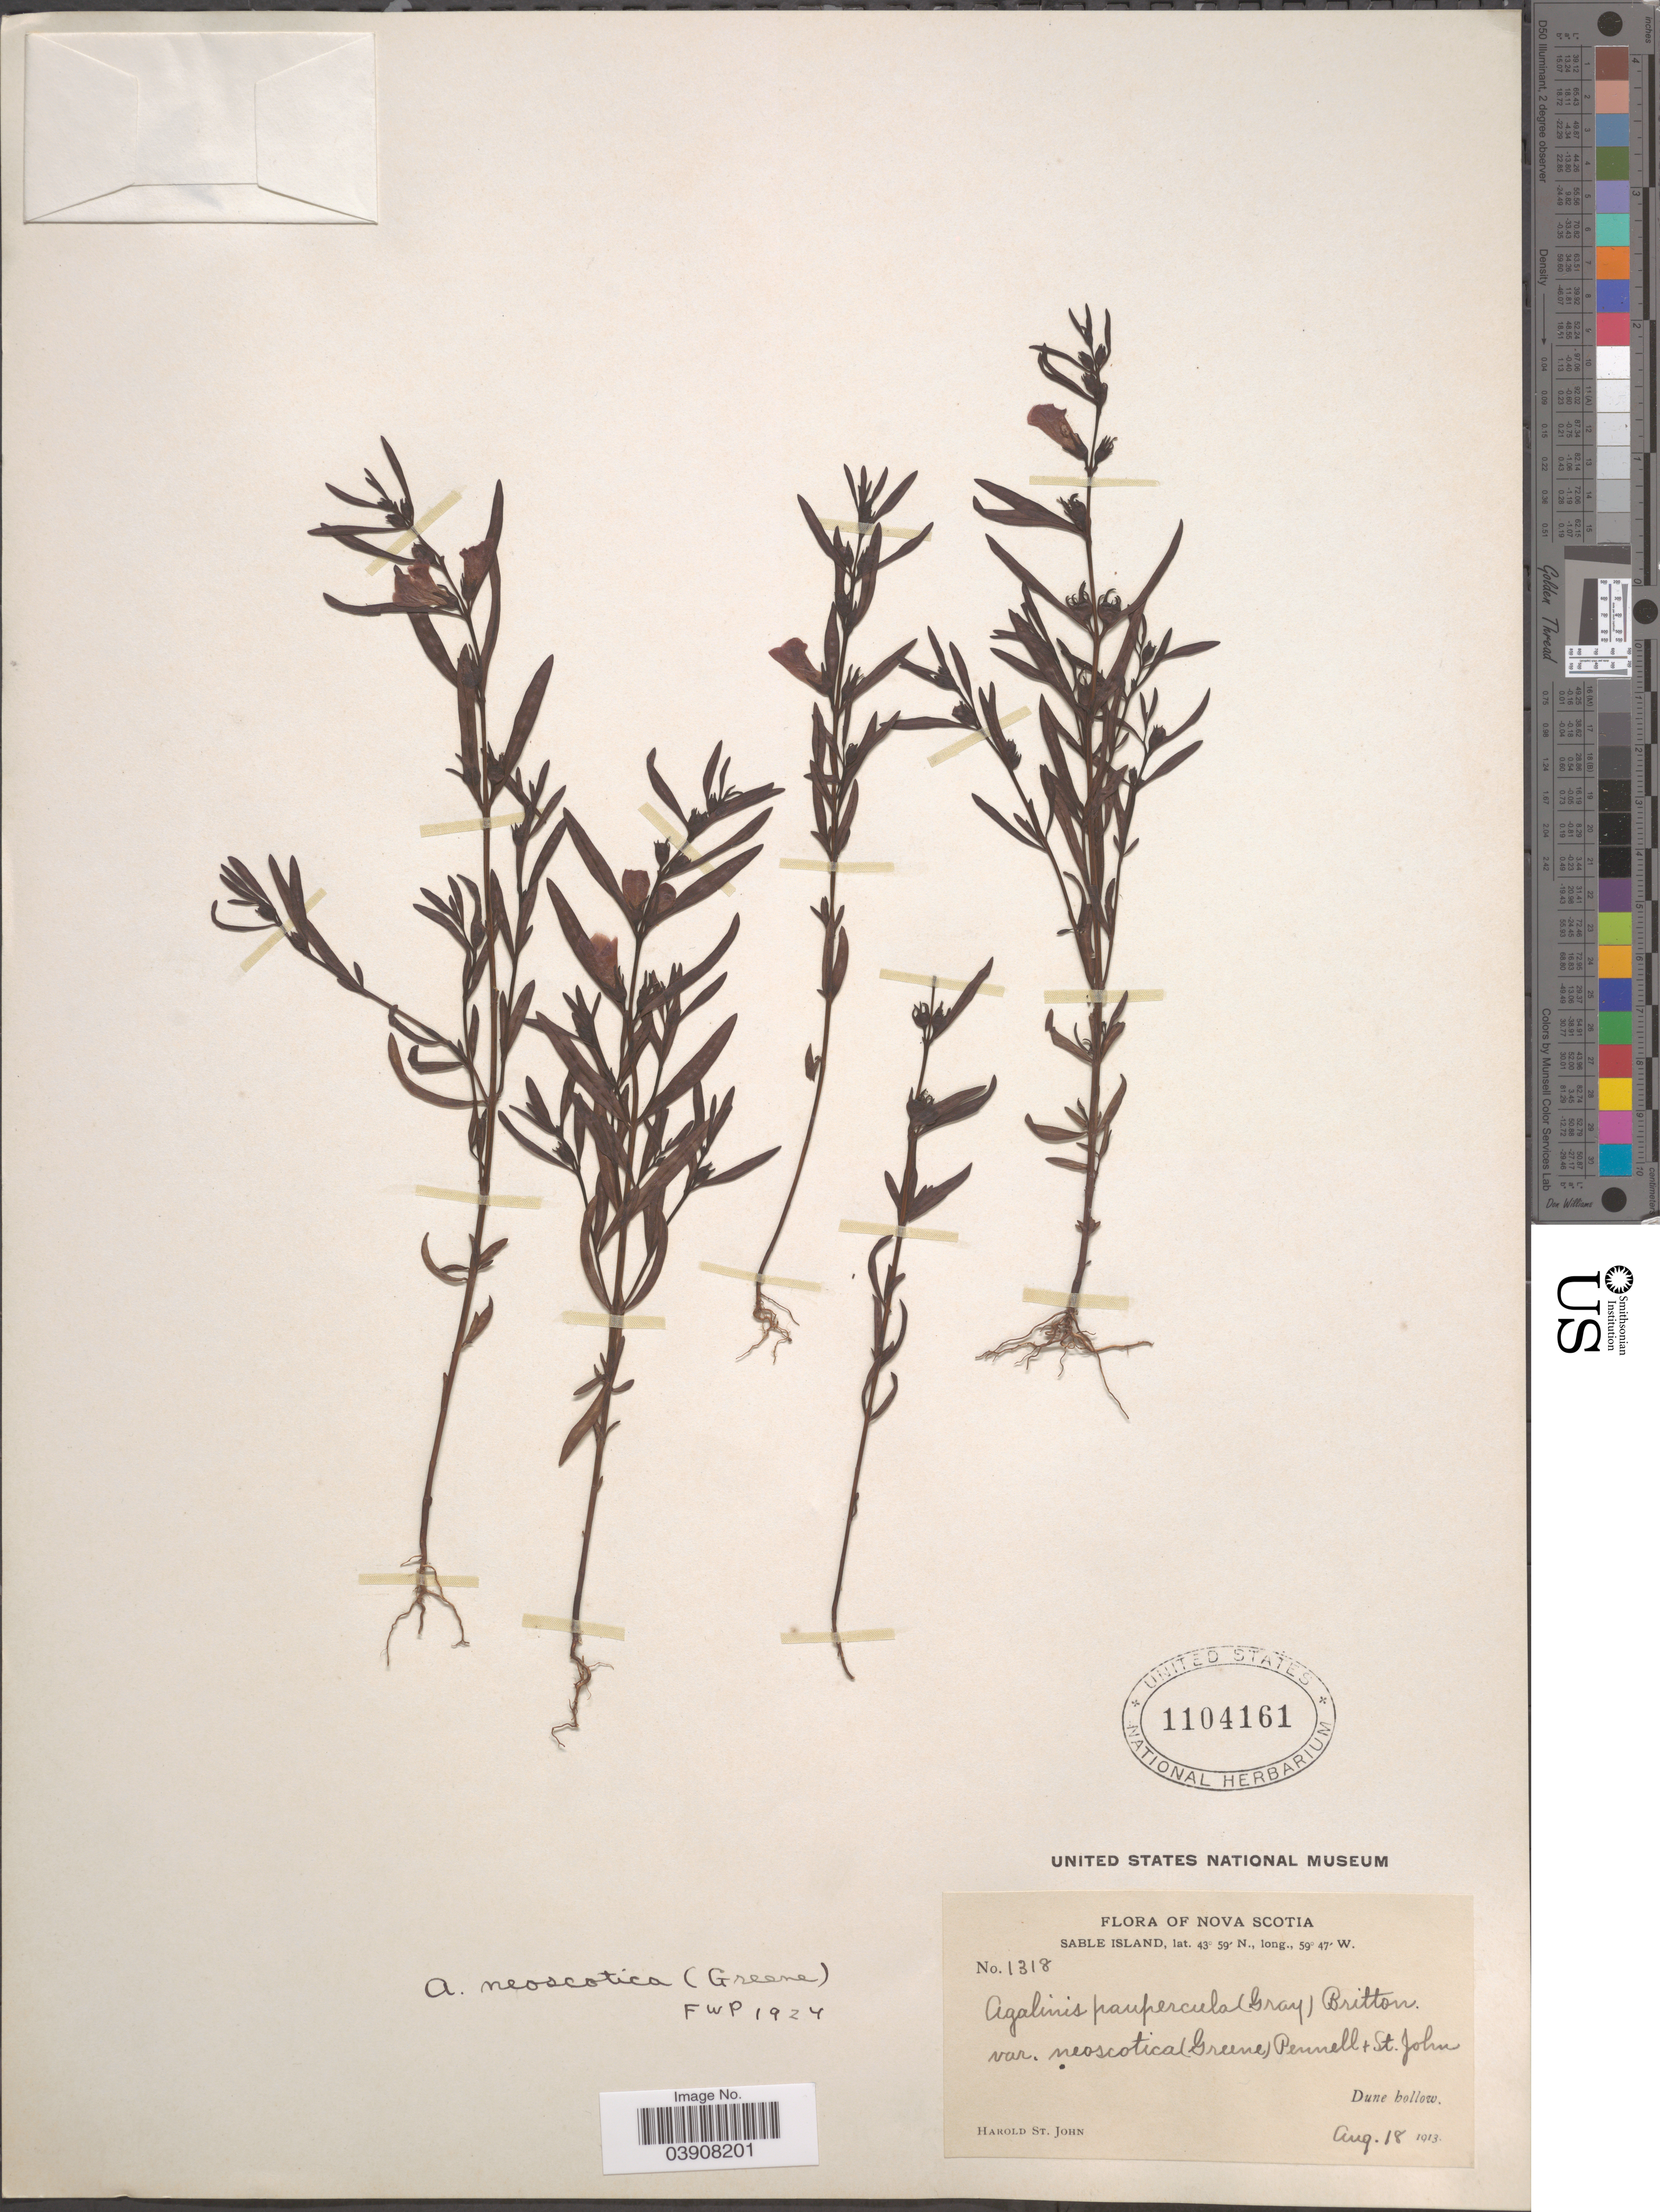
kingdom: Plantae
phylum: Tracheophyta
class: Magnoliopsida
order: Lamiales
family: Orobanchaceae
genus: Agalinis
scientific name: Agalinis neoscotica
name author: (Greene) Fernald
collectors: H. St. John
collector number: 1318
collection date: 1913-08-18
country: Canada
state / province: Nova Scotia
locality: Sable Island. Dune hollow.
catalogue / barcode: US 1104161